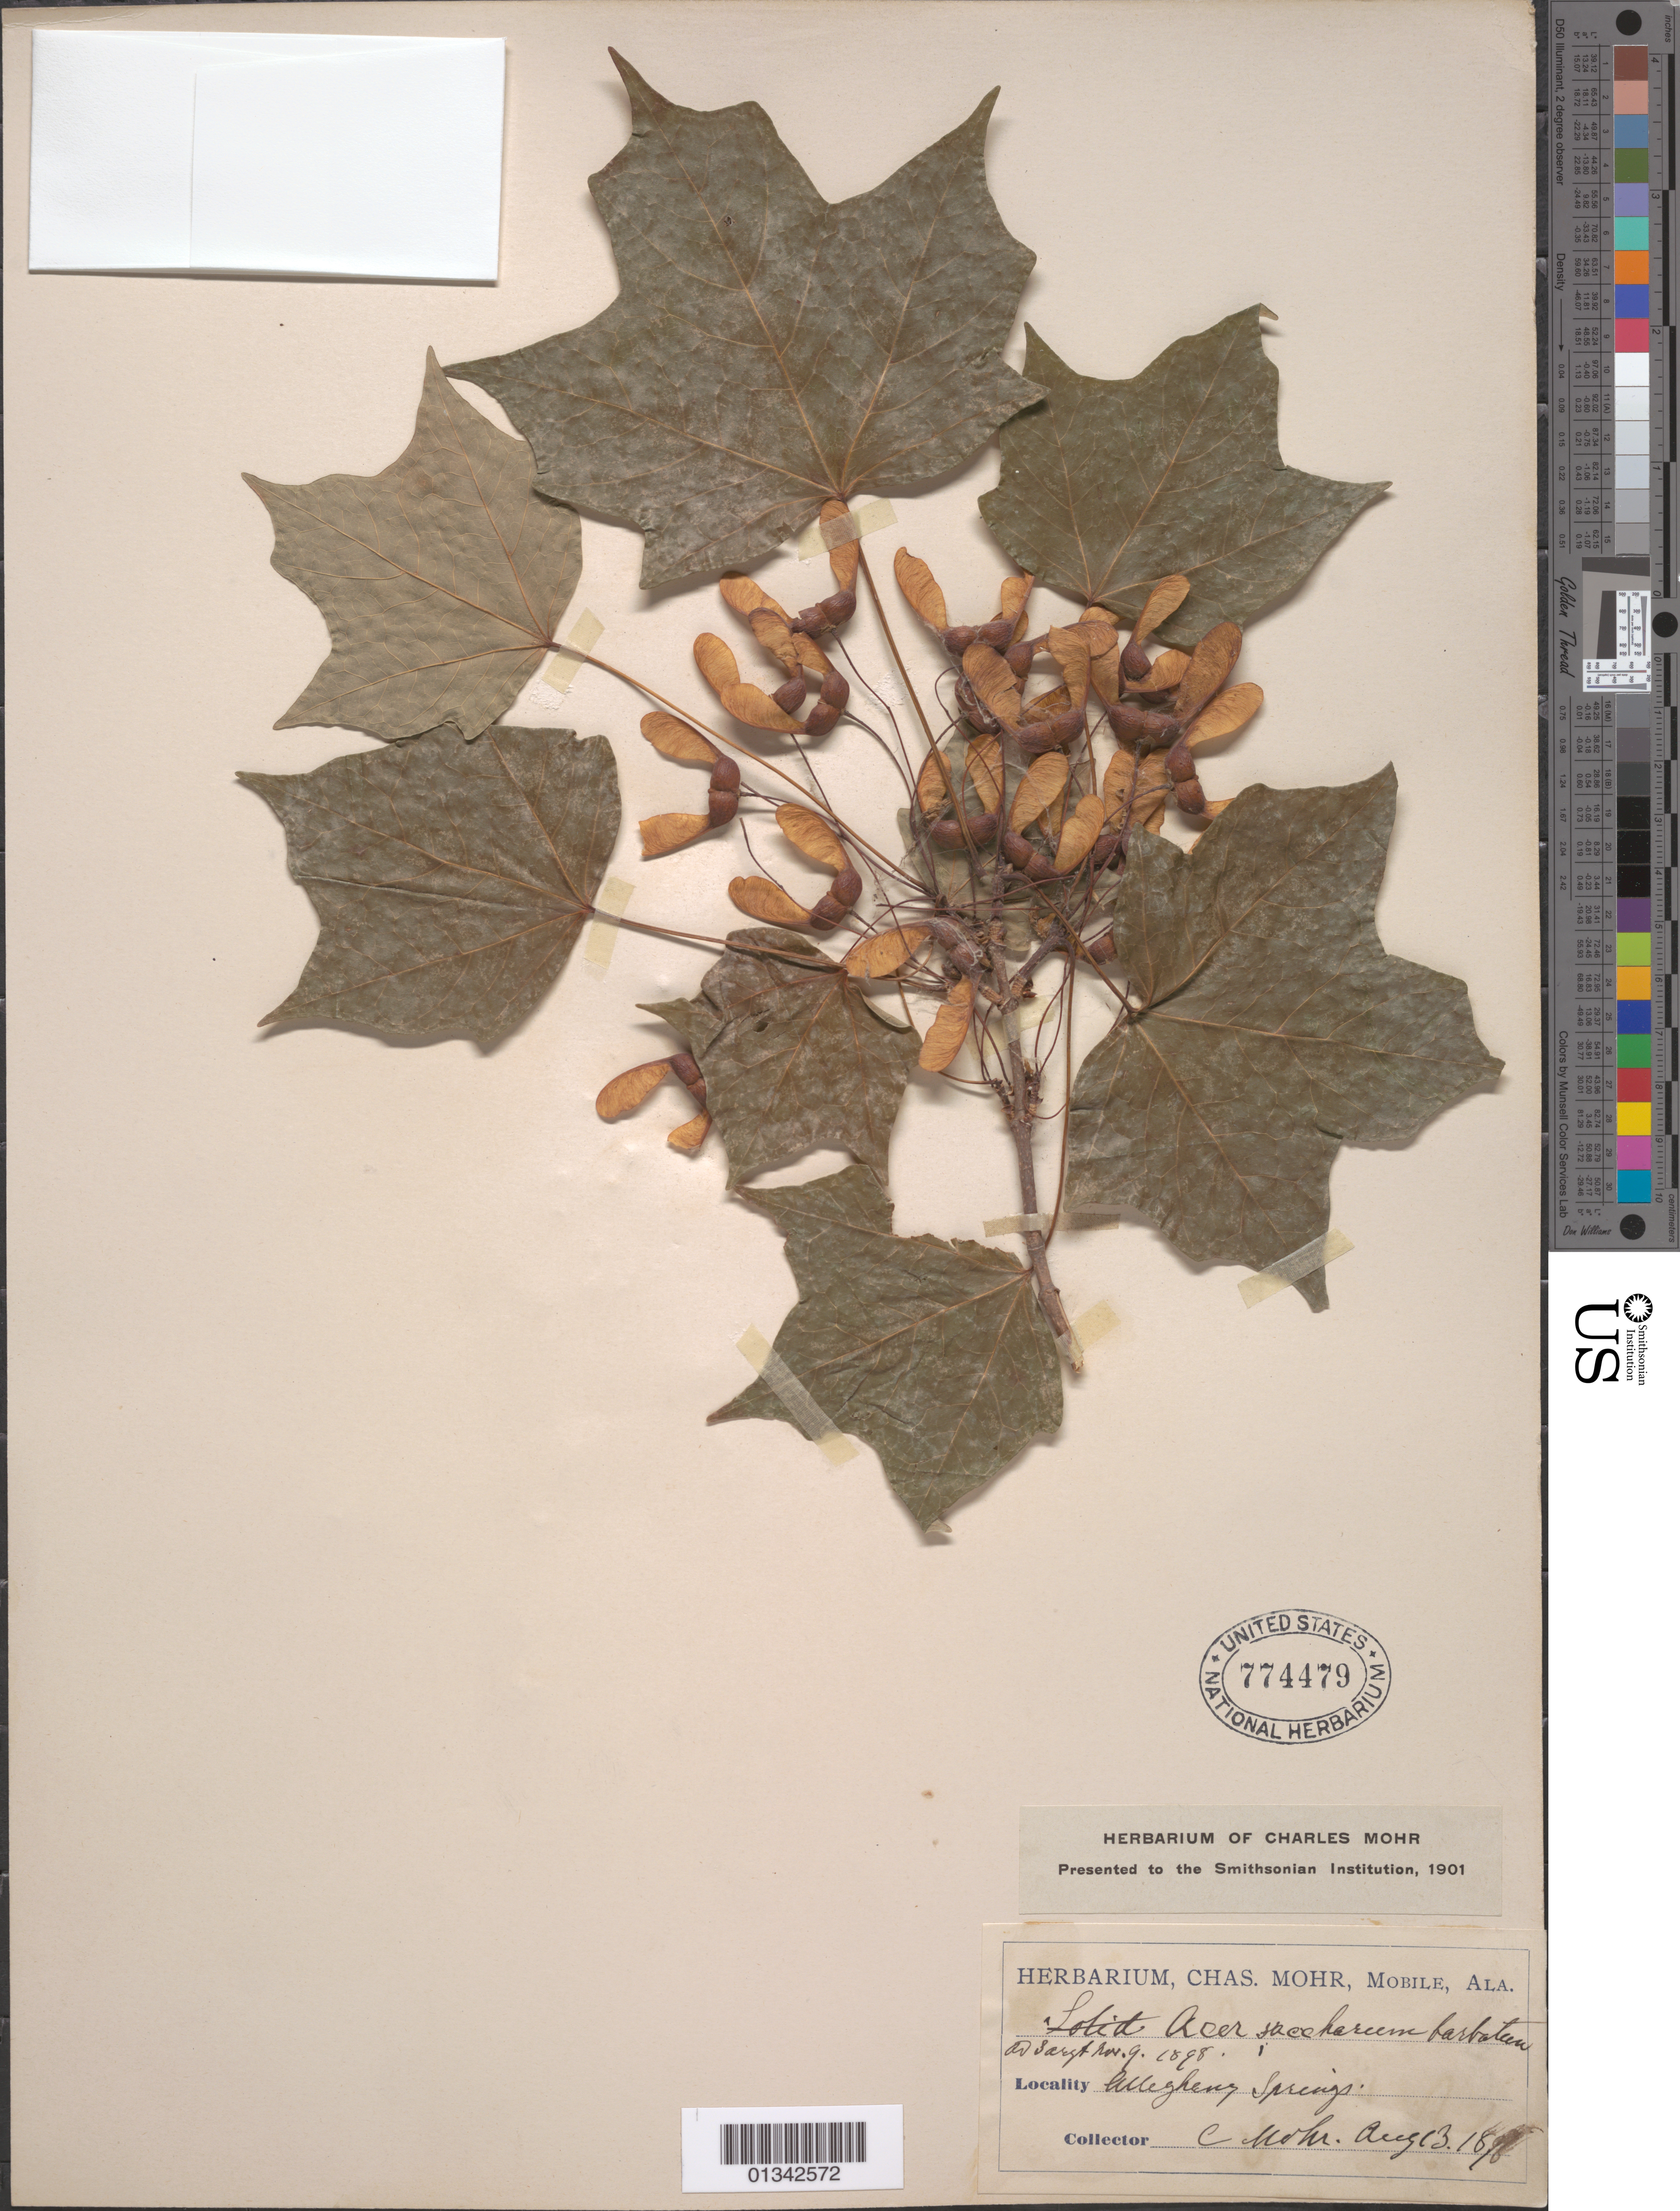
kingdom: Plantae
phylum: Tracheophyta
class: Magnoliopsida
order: Sapindales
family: Sapindaceae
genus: Acer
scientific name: Acer saccharum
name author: Marshall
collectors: C. T. Mohr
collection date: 1898-08-13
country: United States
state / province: Alabama (?)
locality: Allegheny Springs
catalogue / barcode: US 774479